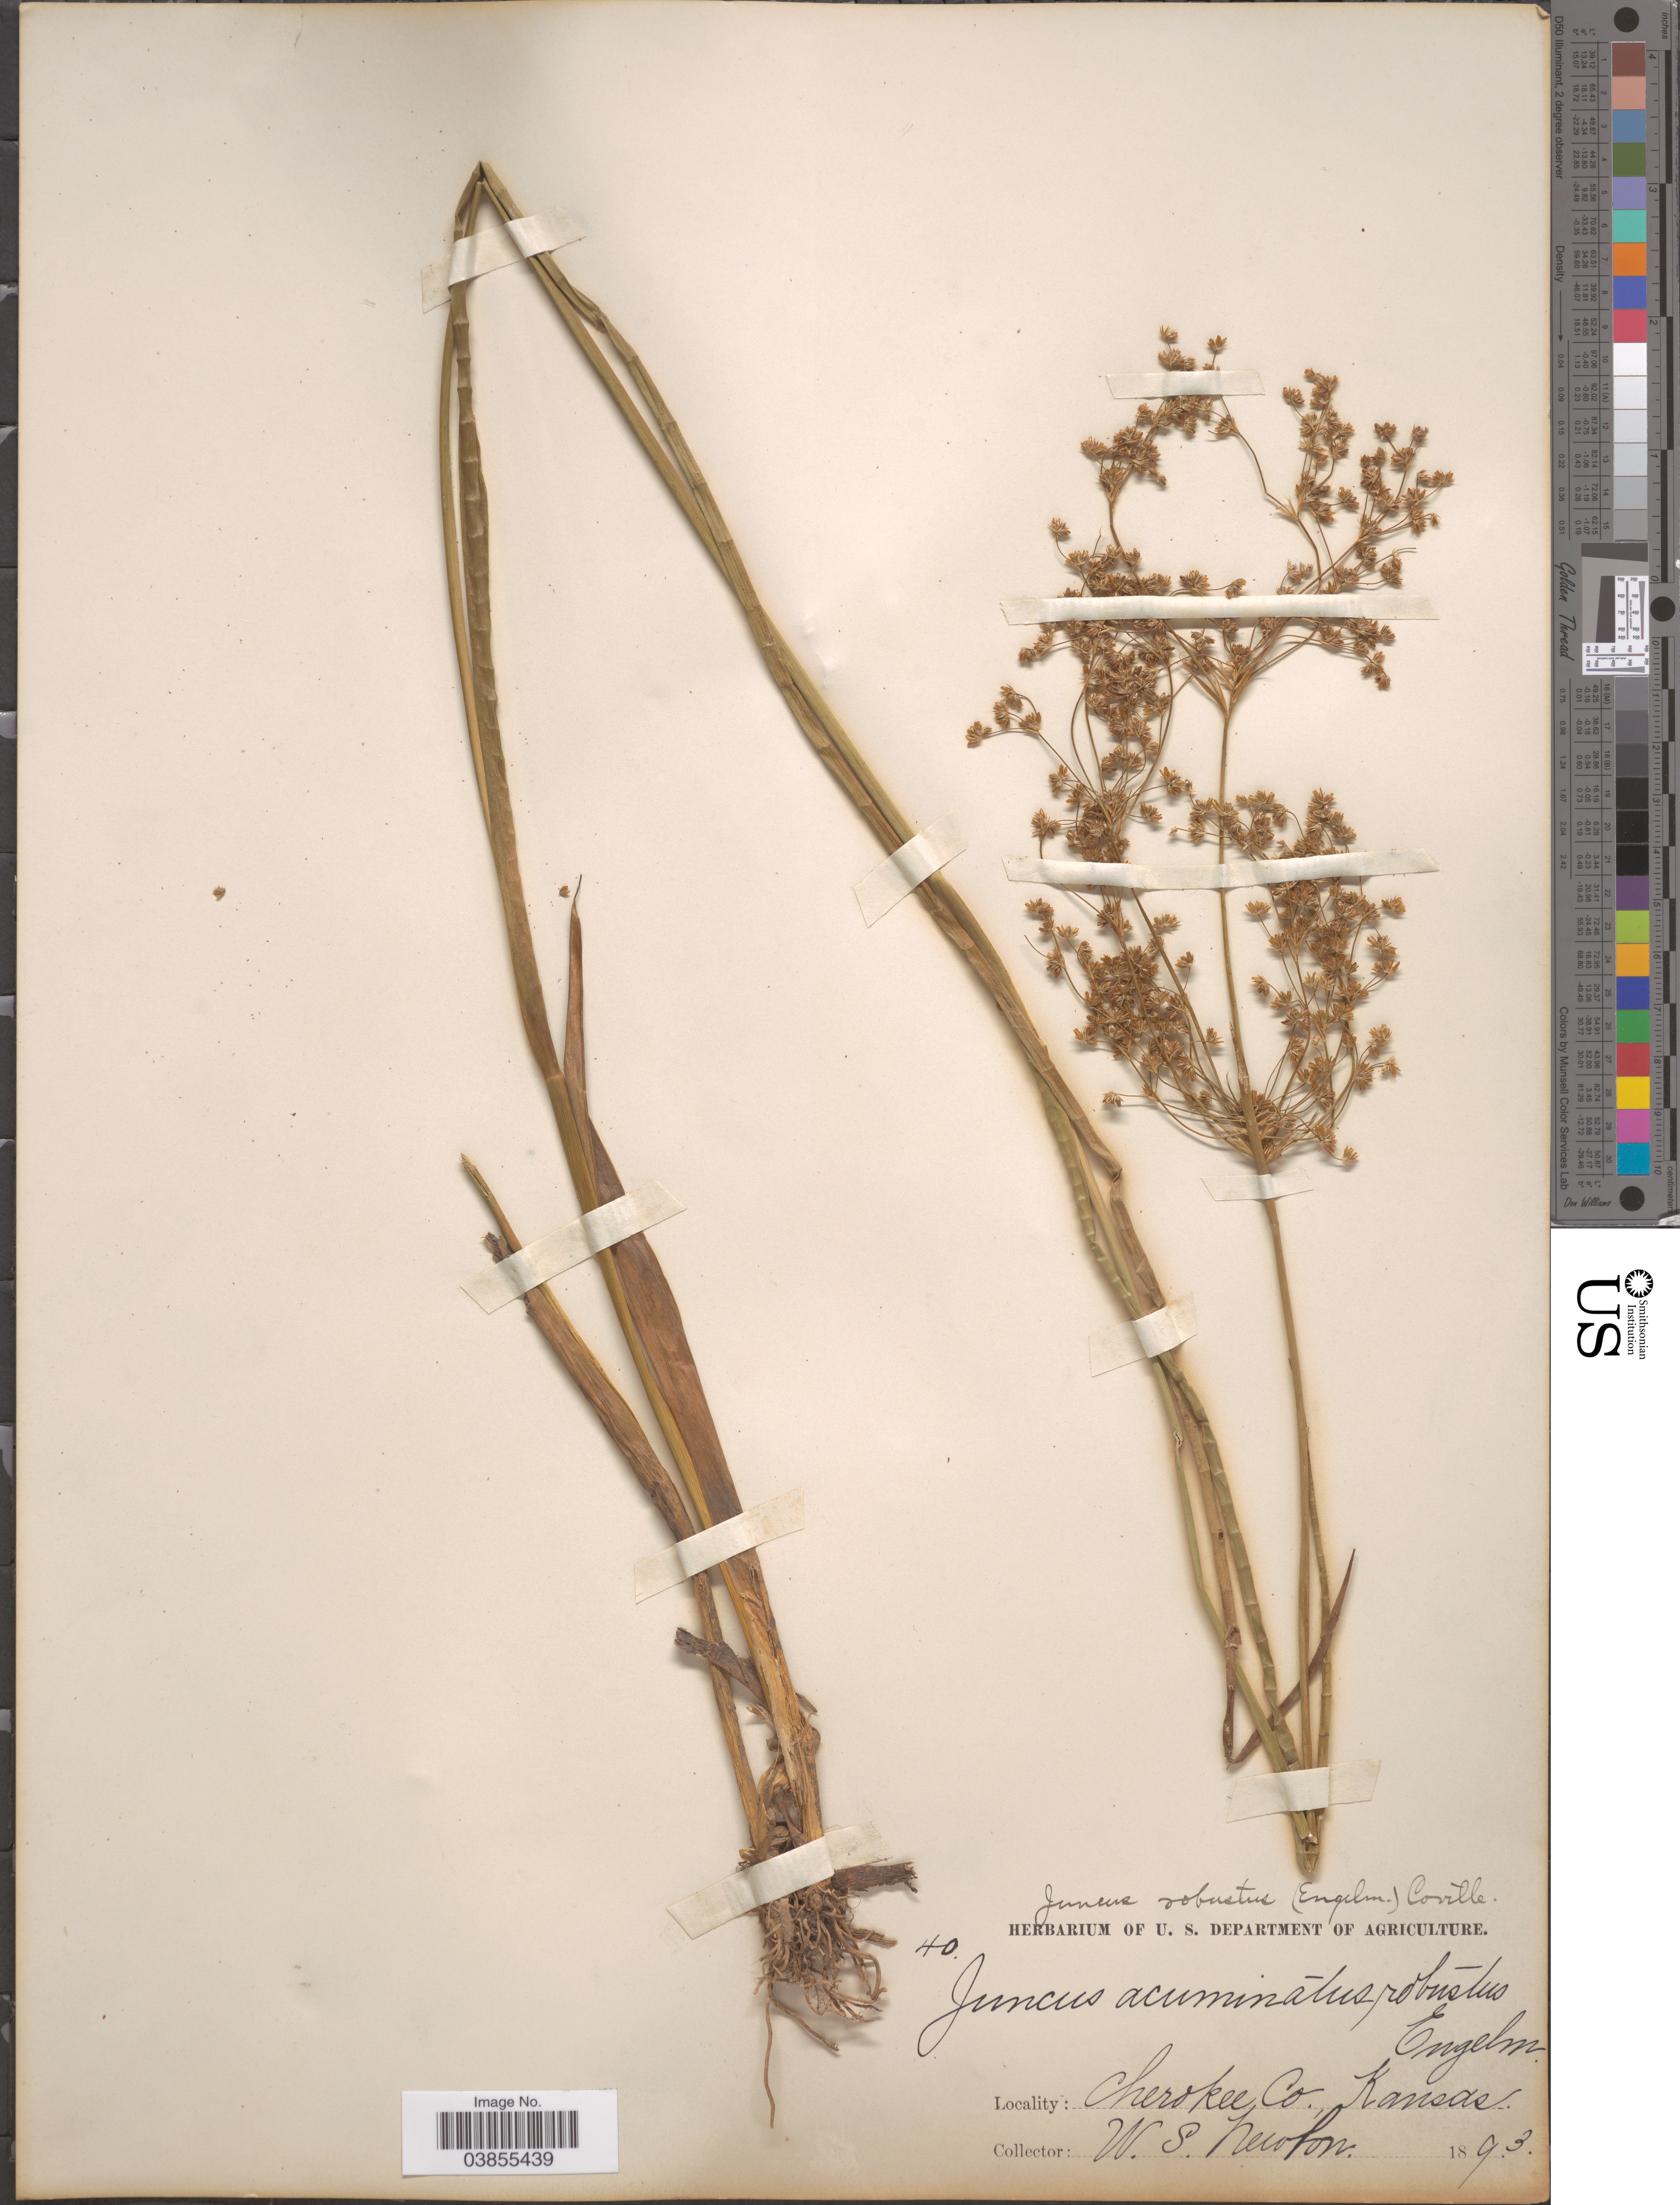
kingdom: Plantae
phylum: Tracheophyta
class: Liliopsida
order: Poales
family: Juncaceae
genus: Juncus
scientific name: Juncus nodatus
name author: Coville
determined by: Strong, Mark T., (BOT), Smithsonian Institution - National Museum of Natural History (UNITED STATES)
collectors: W. Newton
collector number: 40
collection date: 1893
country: United States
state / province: Kansas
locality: Cherokee Co.